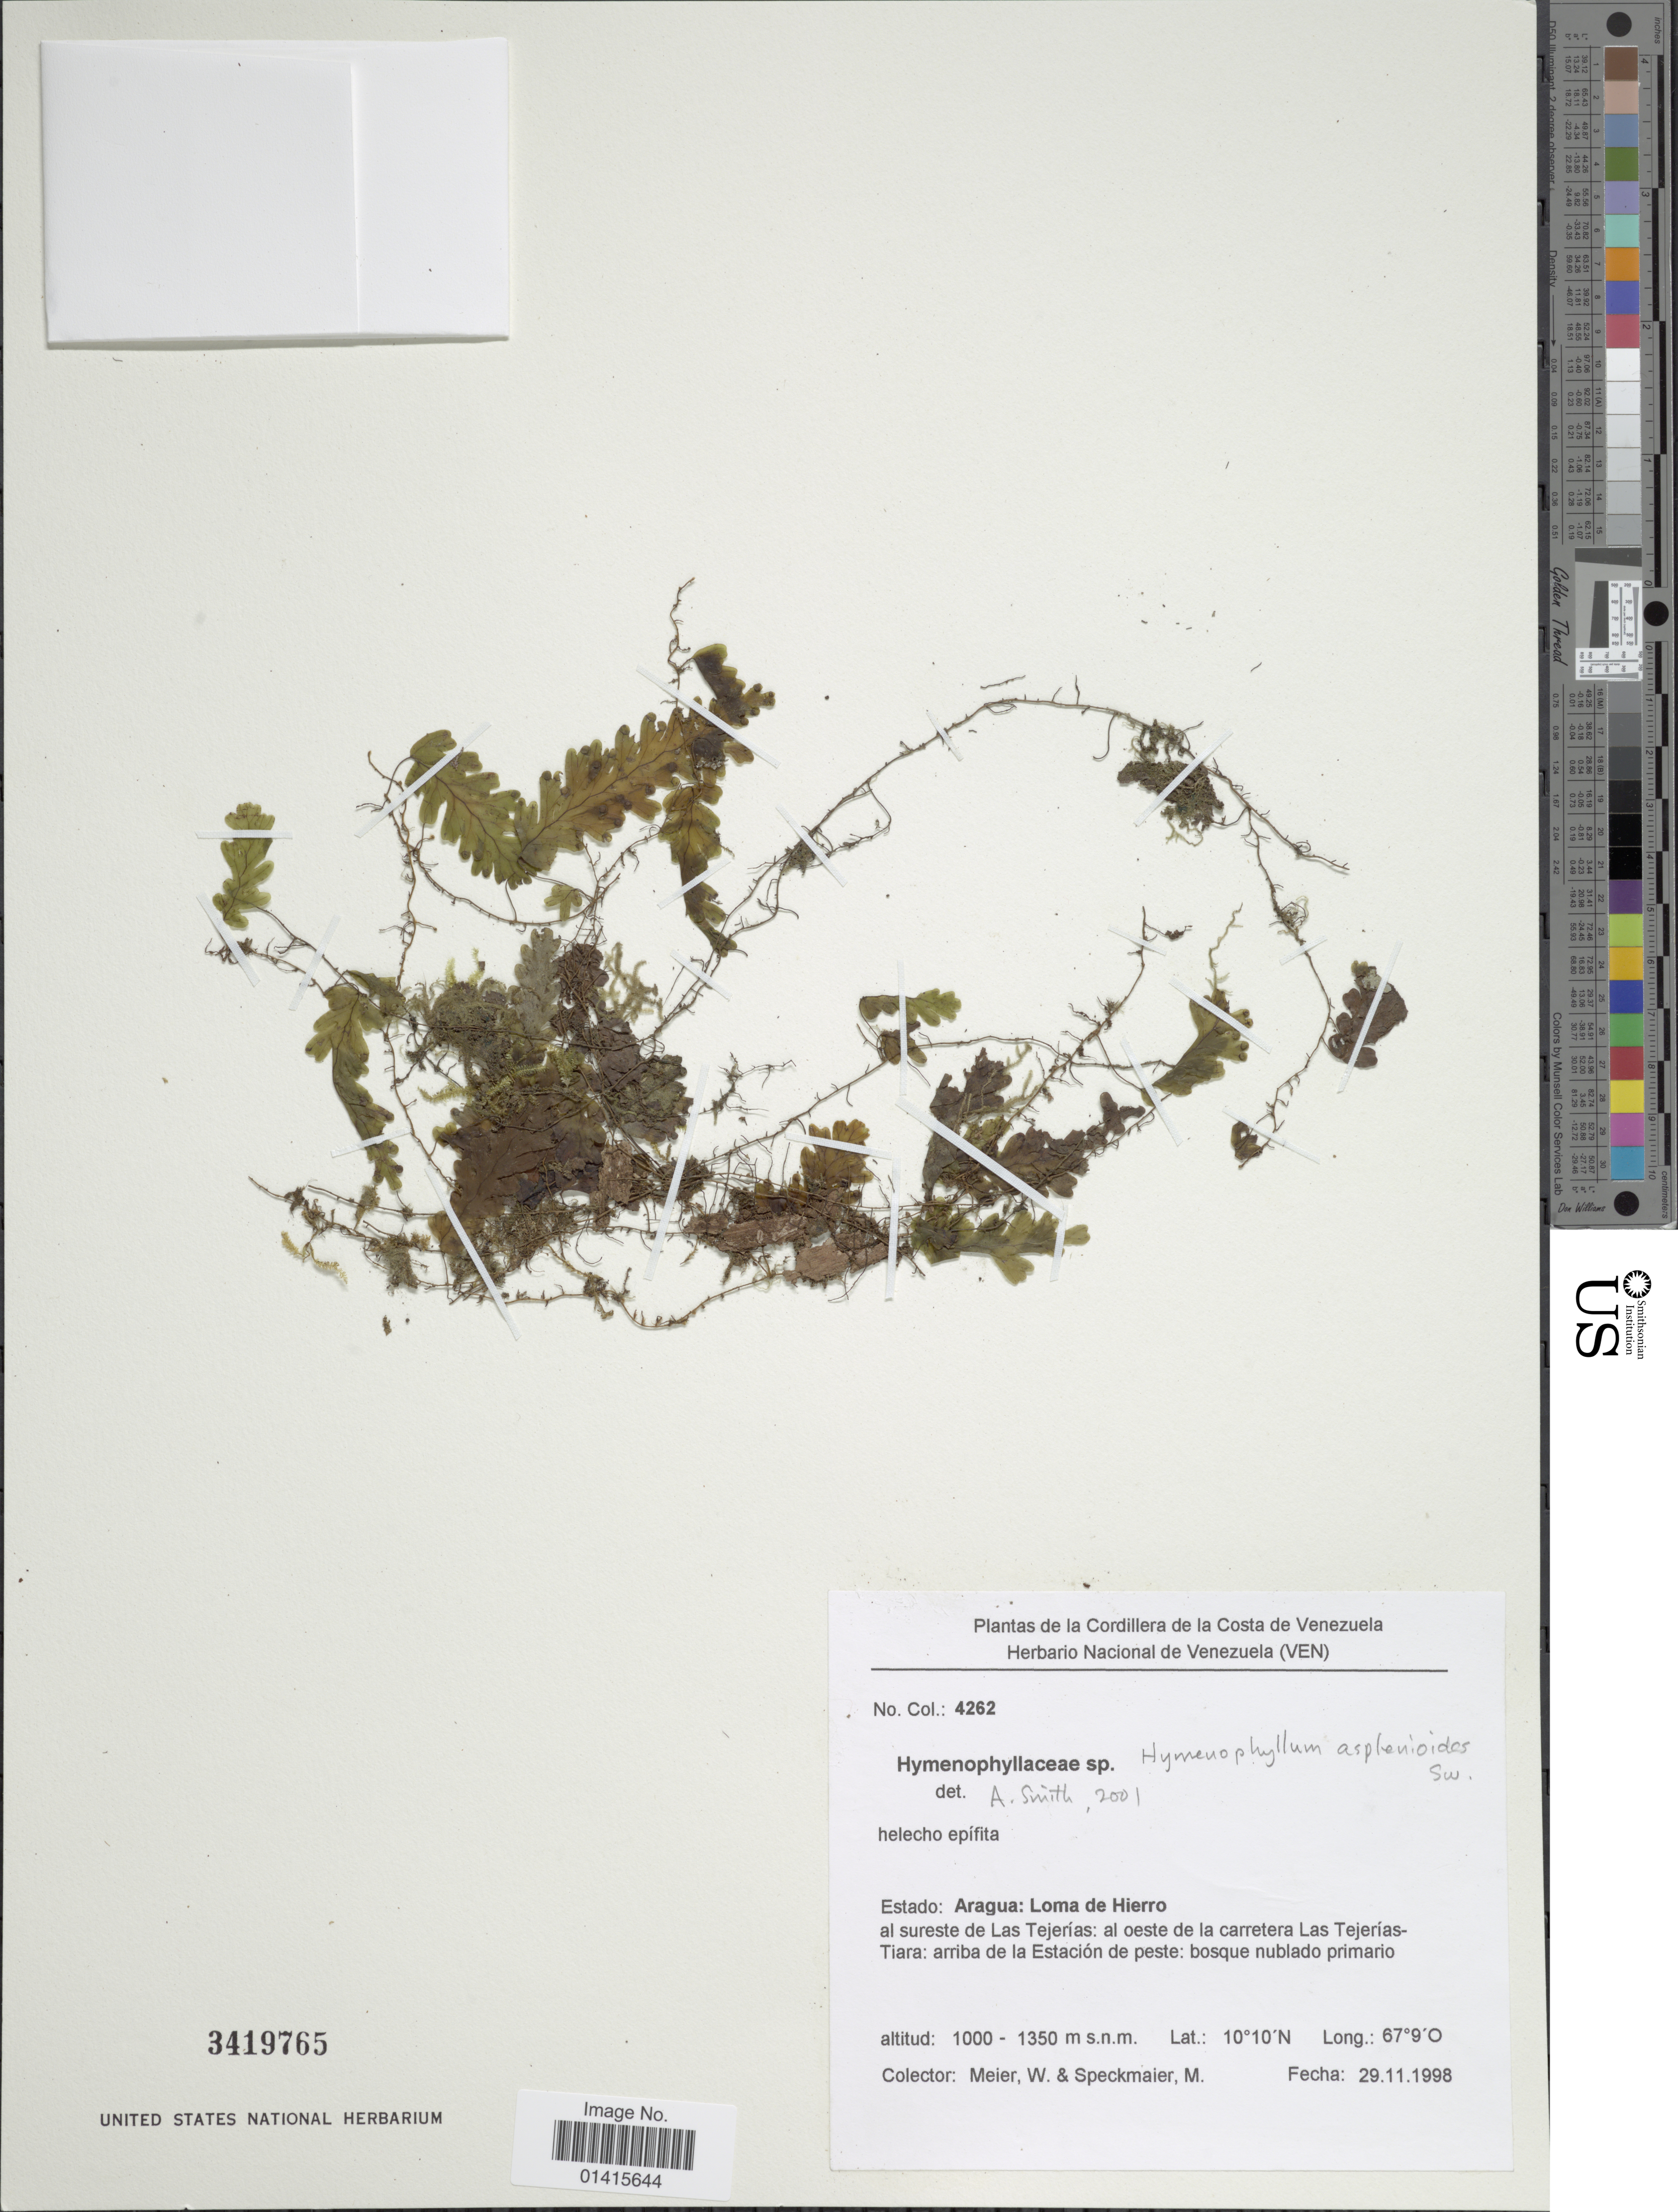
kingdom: Plantae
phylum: Tracheophyta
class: Polypodiopsida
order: Hymenophyllales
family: Hymenophyllaceae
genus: Hymenophyllum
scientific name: Hymenophyllum asplenioides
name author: (Sw.) Sw.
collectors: W. Meier & M. Speckmaier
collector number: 4262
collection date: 1998-11-29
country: Venezuela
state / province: Aragua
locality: Estado: Aragua: Loma de Hierro, al sureste de Las Tejerias: al oeste de la carretera Las Tejerias Tiara: arriba de la Estacion de peste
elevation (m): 1000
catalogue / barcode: US 3419765